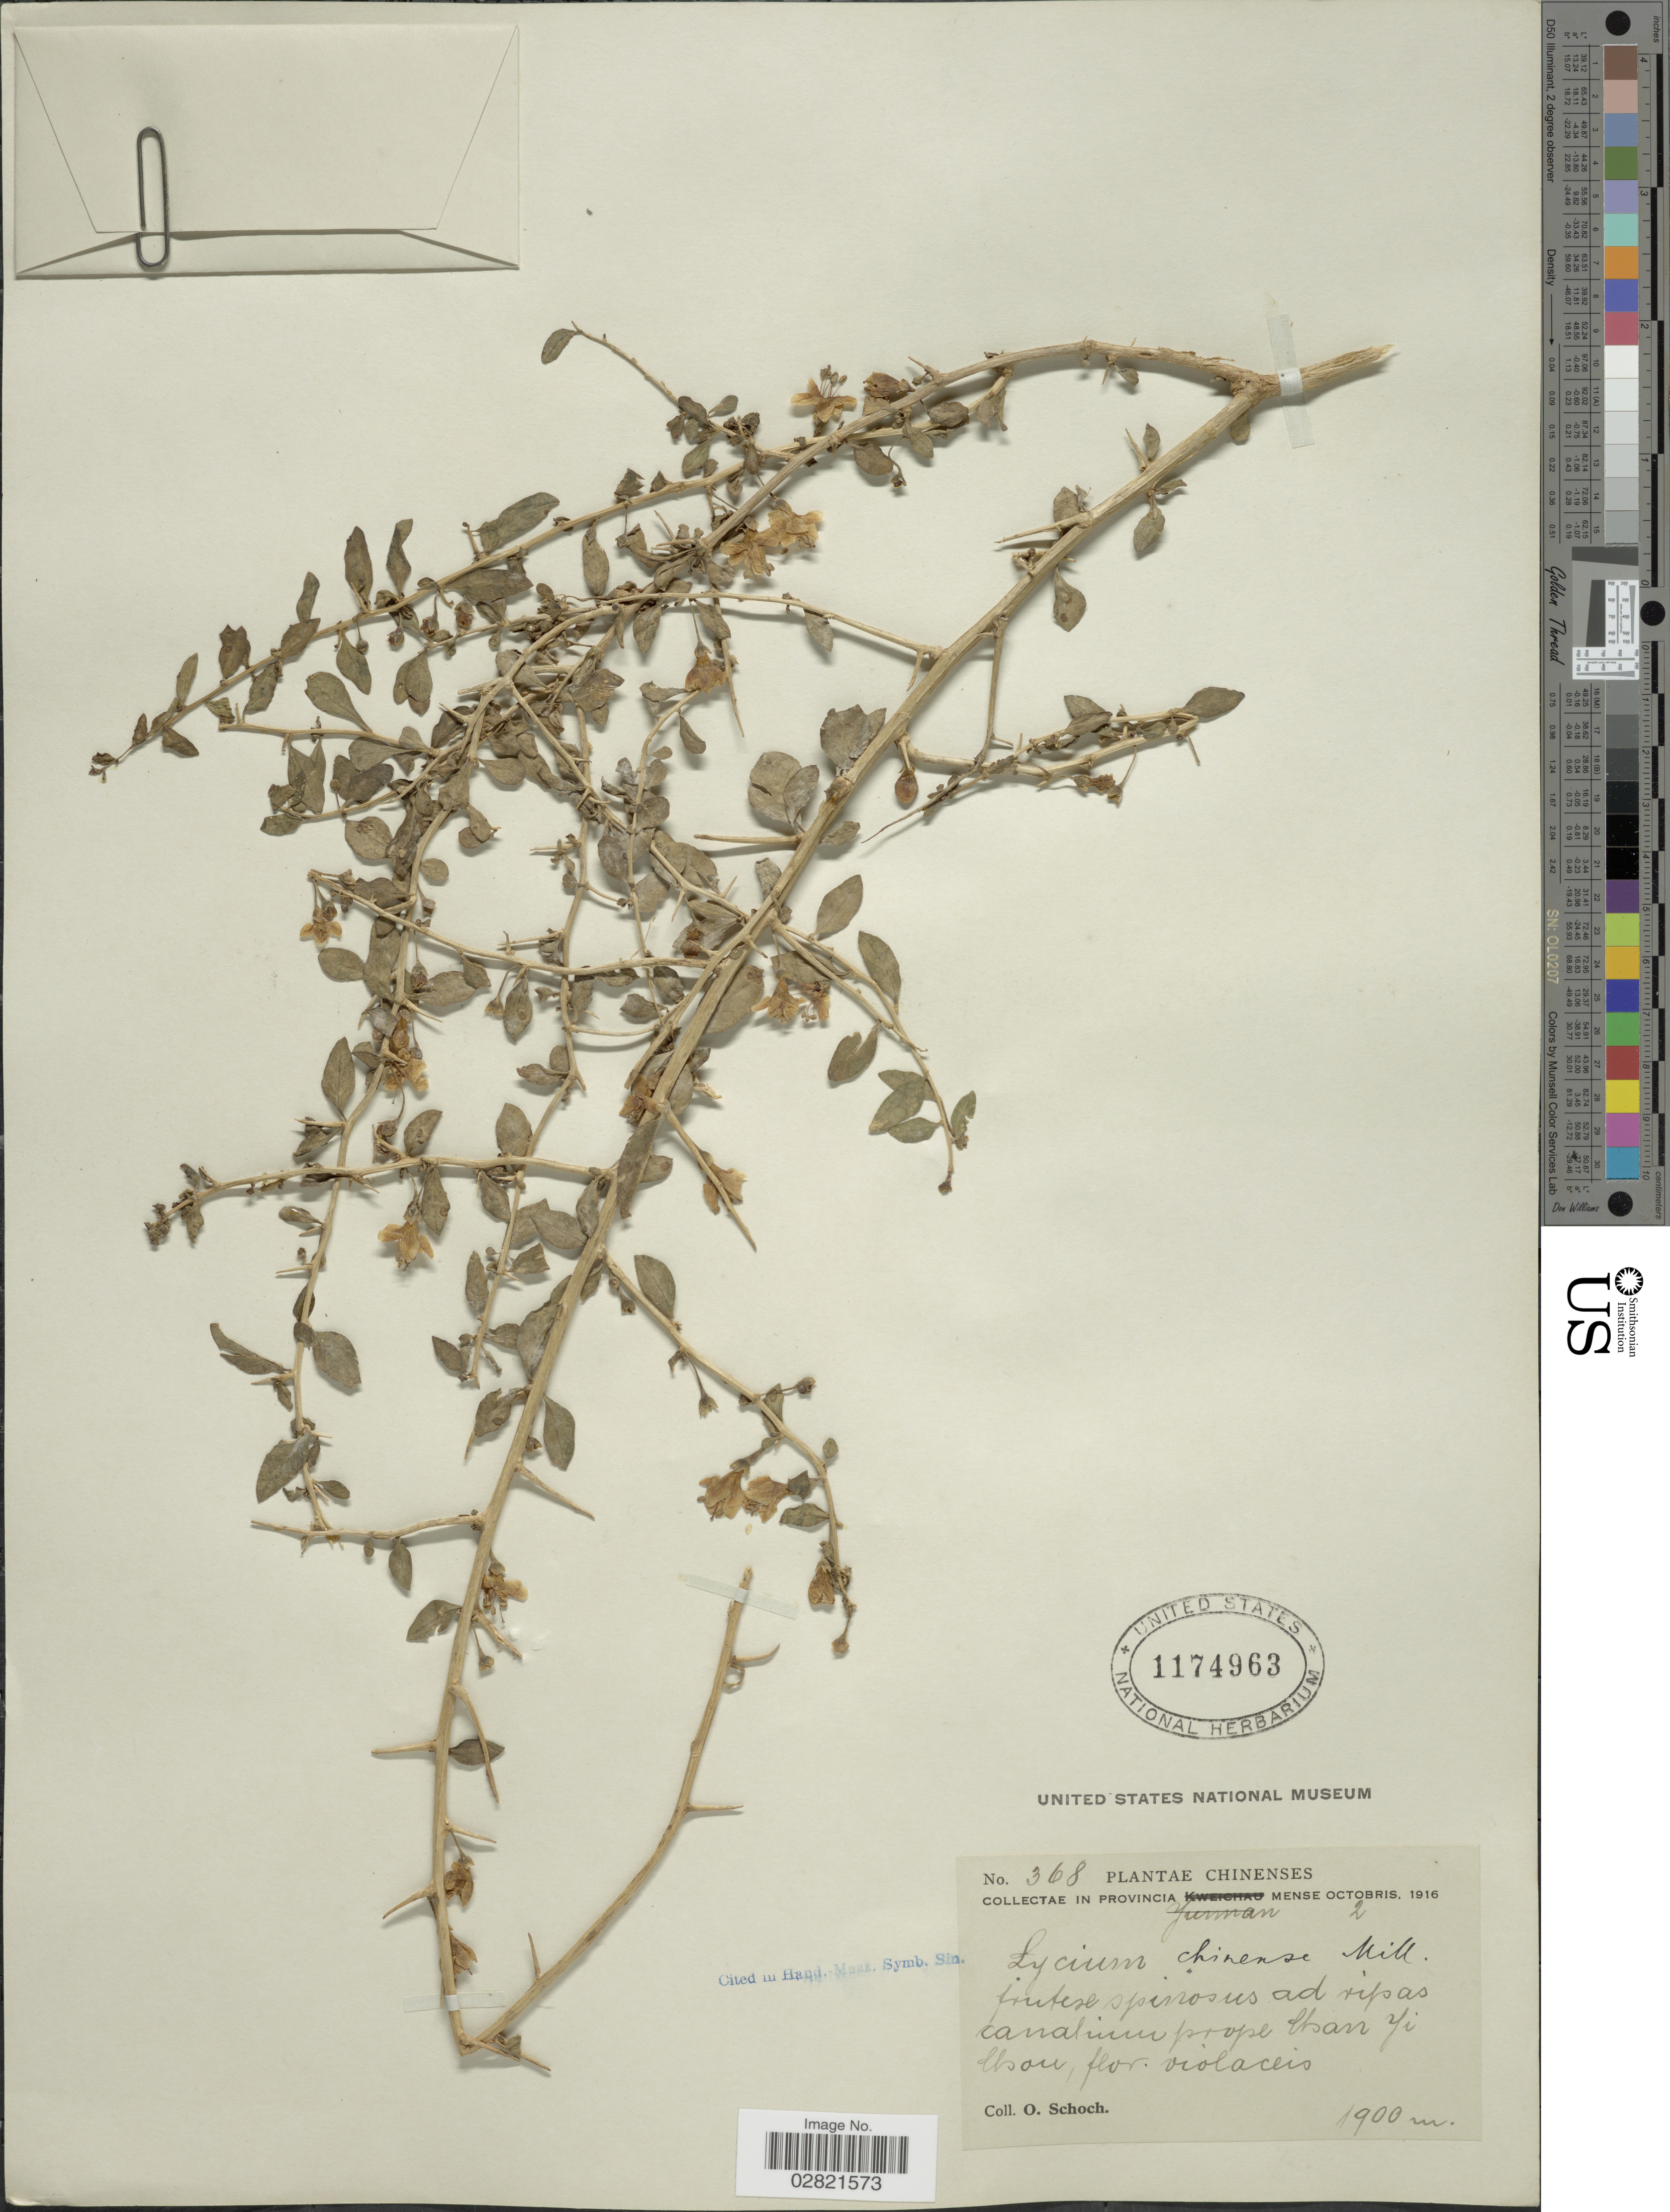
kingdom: Plantae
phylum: Tracheophyta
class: Magnoliopsida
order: Solanales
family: Solanaceae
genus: Lycium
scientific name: Lycium chinense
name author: Mill.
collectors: O. Schoch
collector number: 368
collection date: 1916-10-02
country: China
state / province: Yunnan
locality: Provincia Yunnan.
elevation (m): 1900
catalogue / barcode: US 1174963